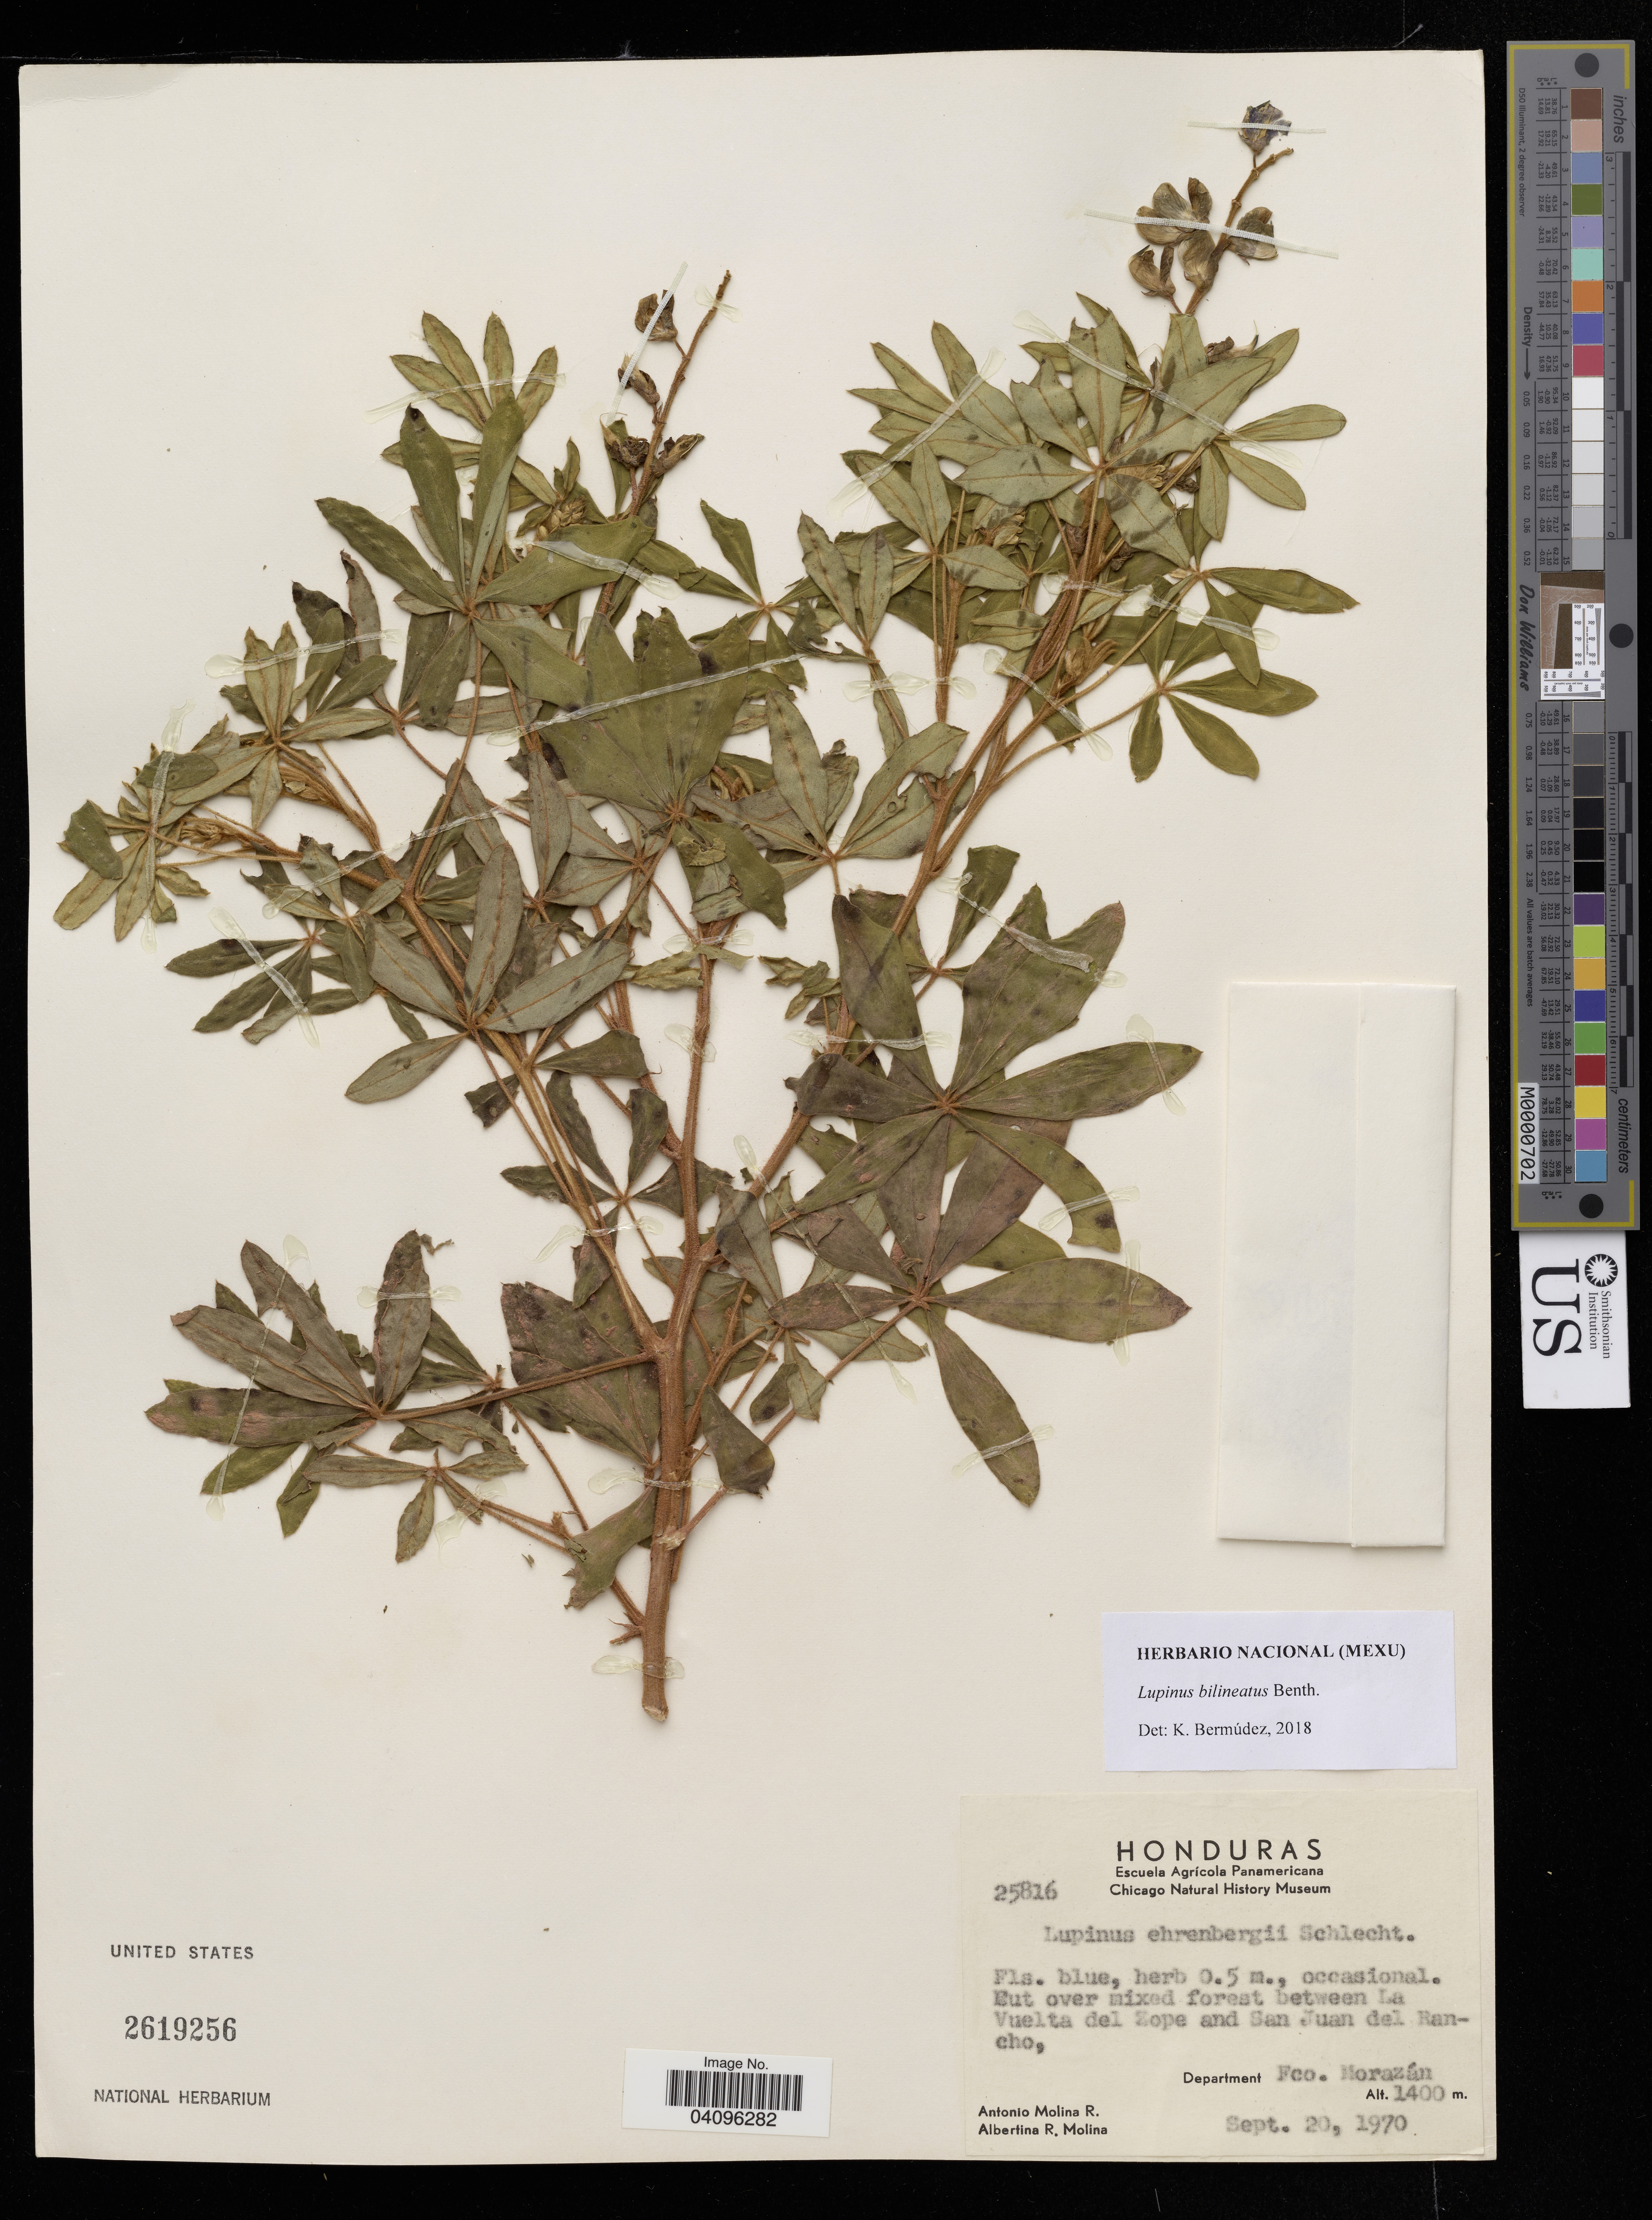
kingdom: Plantae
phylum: Tracheophyta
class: Magnoliopsida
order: Fabales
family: Fabaceae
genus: Lupinus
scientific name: Lupinus bilineatus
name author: Benth.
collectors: A. Molina R. & A. R. Molina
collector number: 25816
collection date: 1970-09-20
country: Honduras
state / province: Fco. Morazán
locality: Put over mixed foreat between La Vuelta del Zope and San Juan del Rancho.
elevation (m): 1400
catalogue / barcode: US 2619256